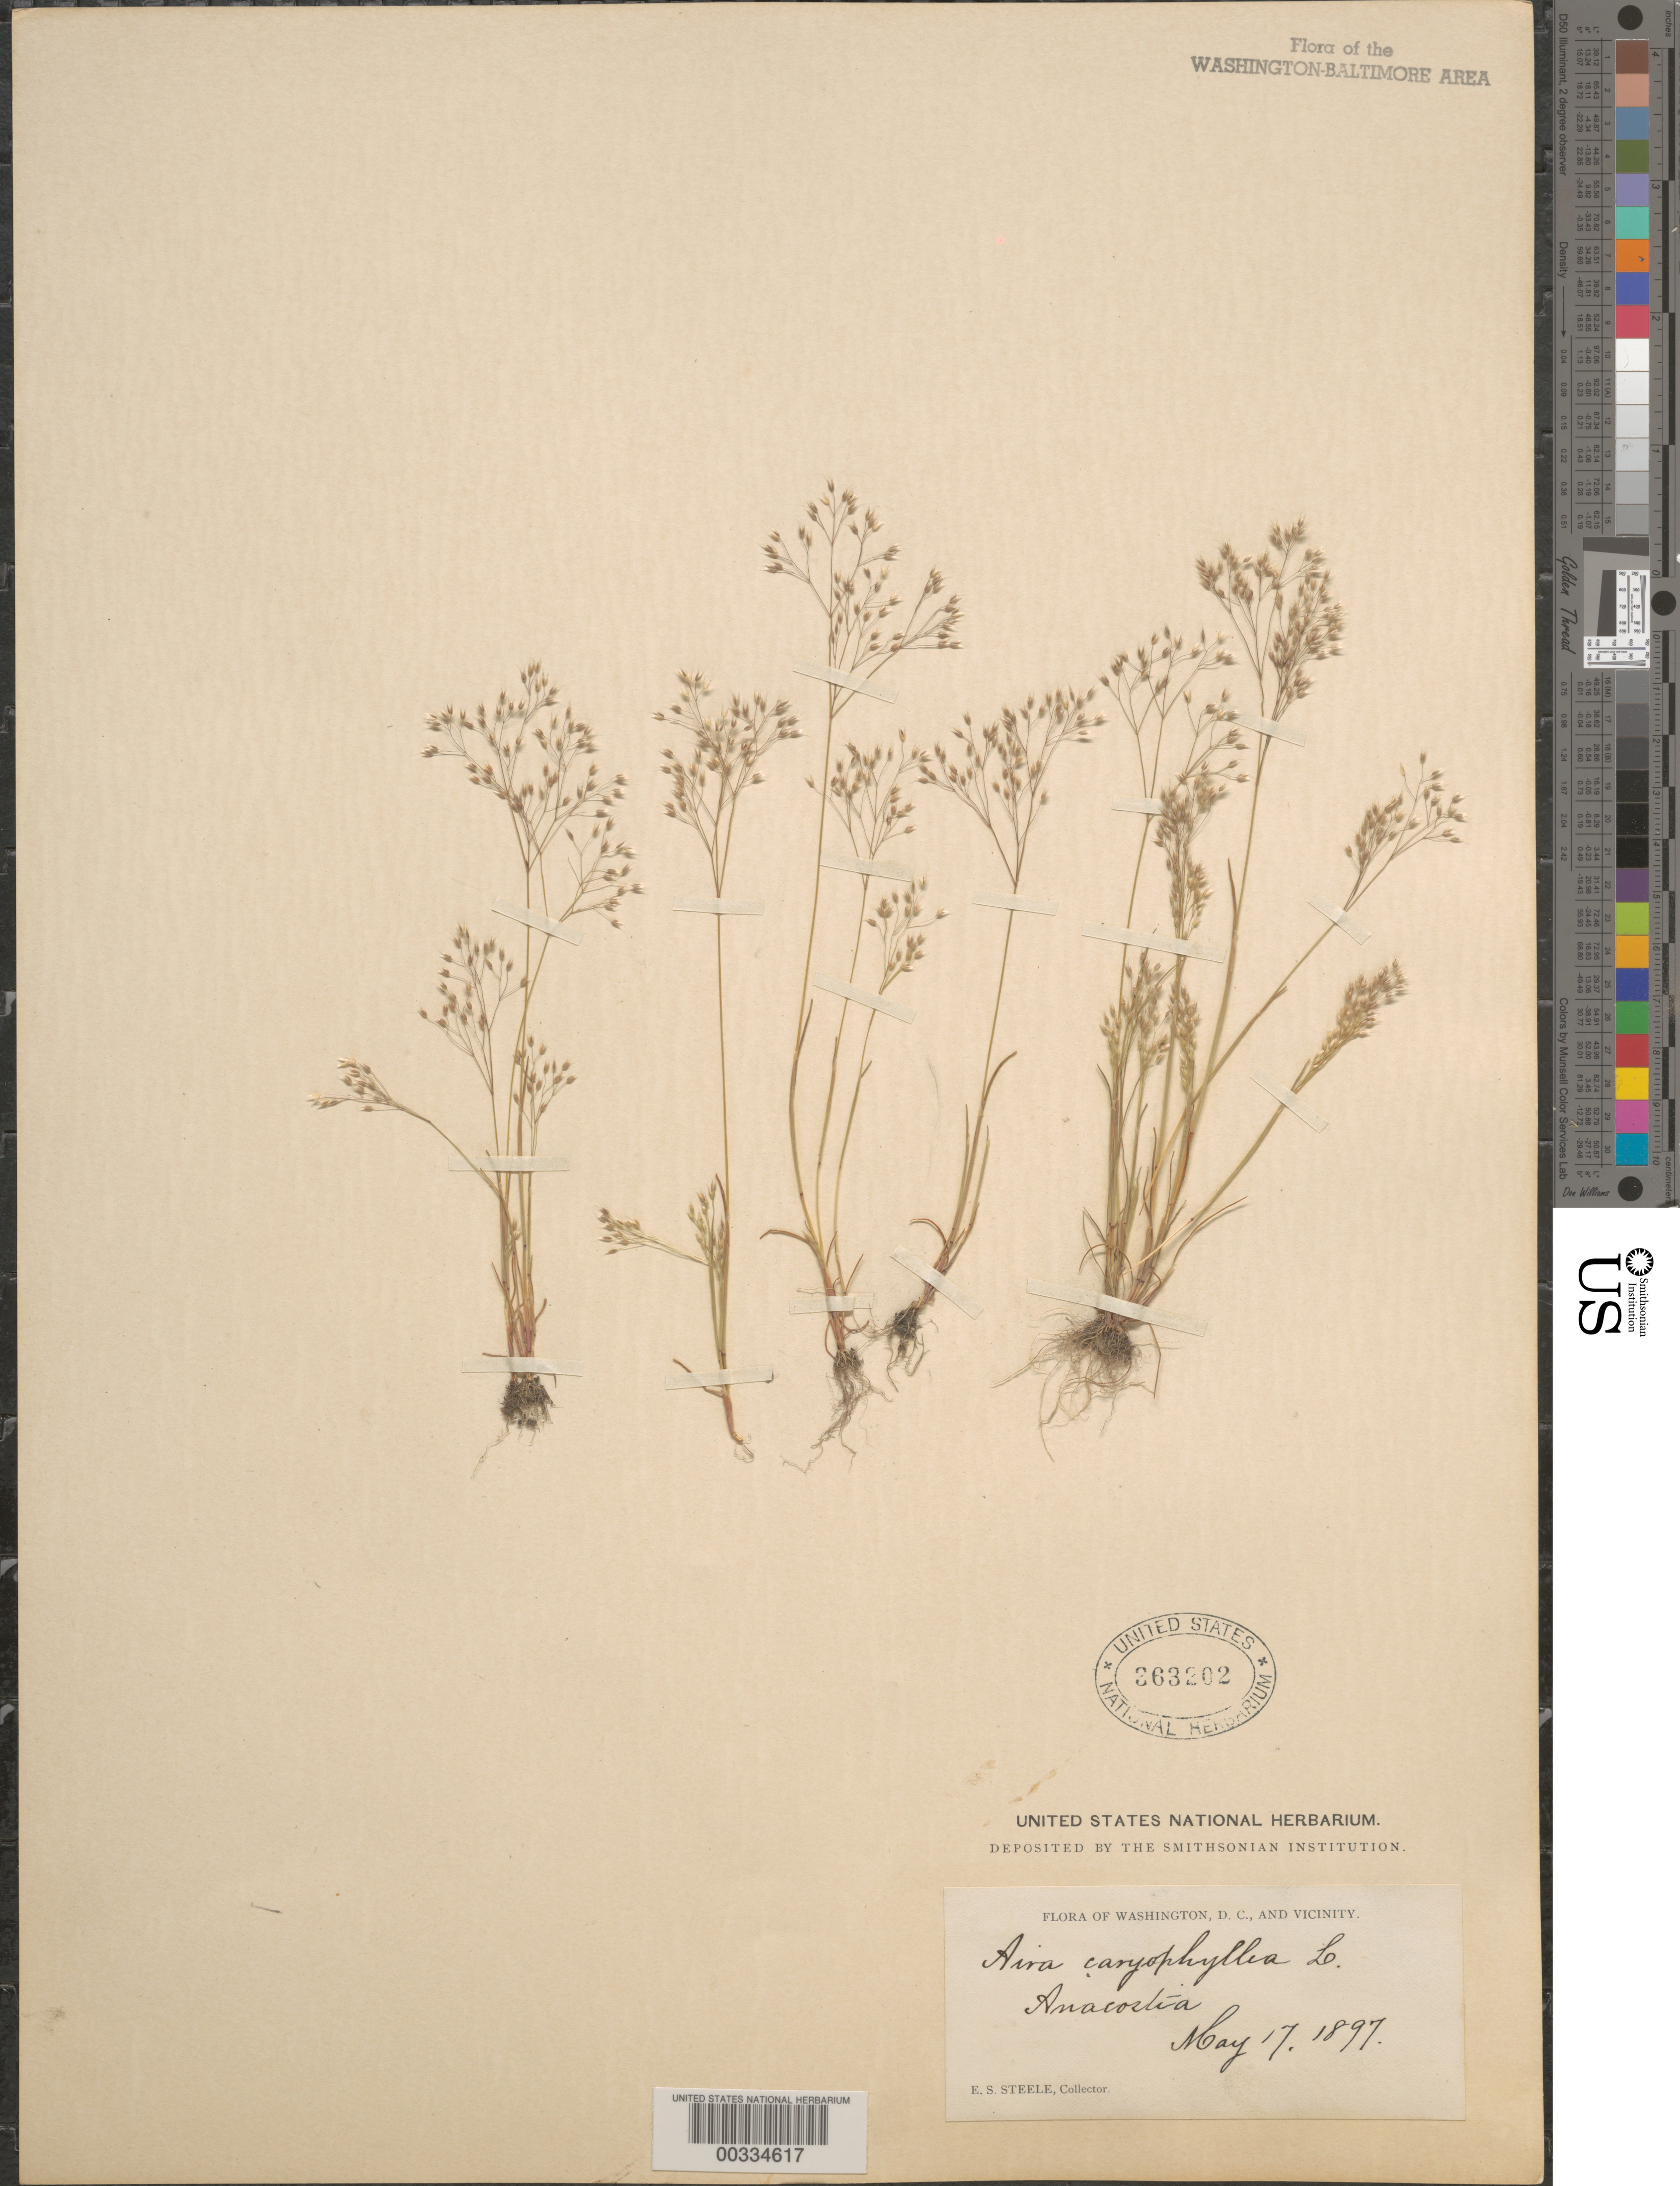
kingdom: Plantae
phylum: Tracheophyta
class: Liliopsida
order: Poales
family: Poaceae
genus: Aira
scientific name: Aira caryophyllea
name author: L.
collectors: E. Steele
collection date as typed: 17 May 1897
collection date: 1897-05-17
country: United States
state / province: District of Columbia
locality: Anacostia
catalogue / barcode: US 363202